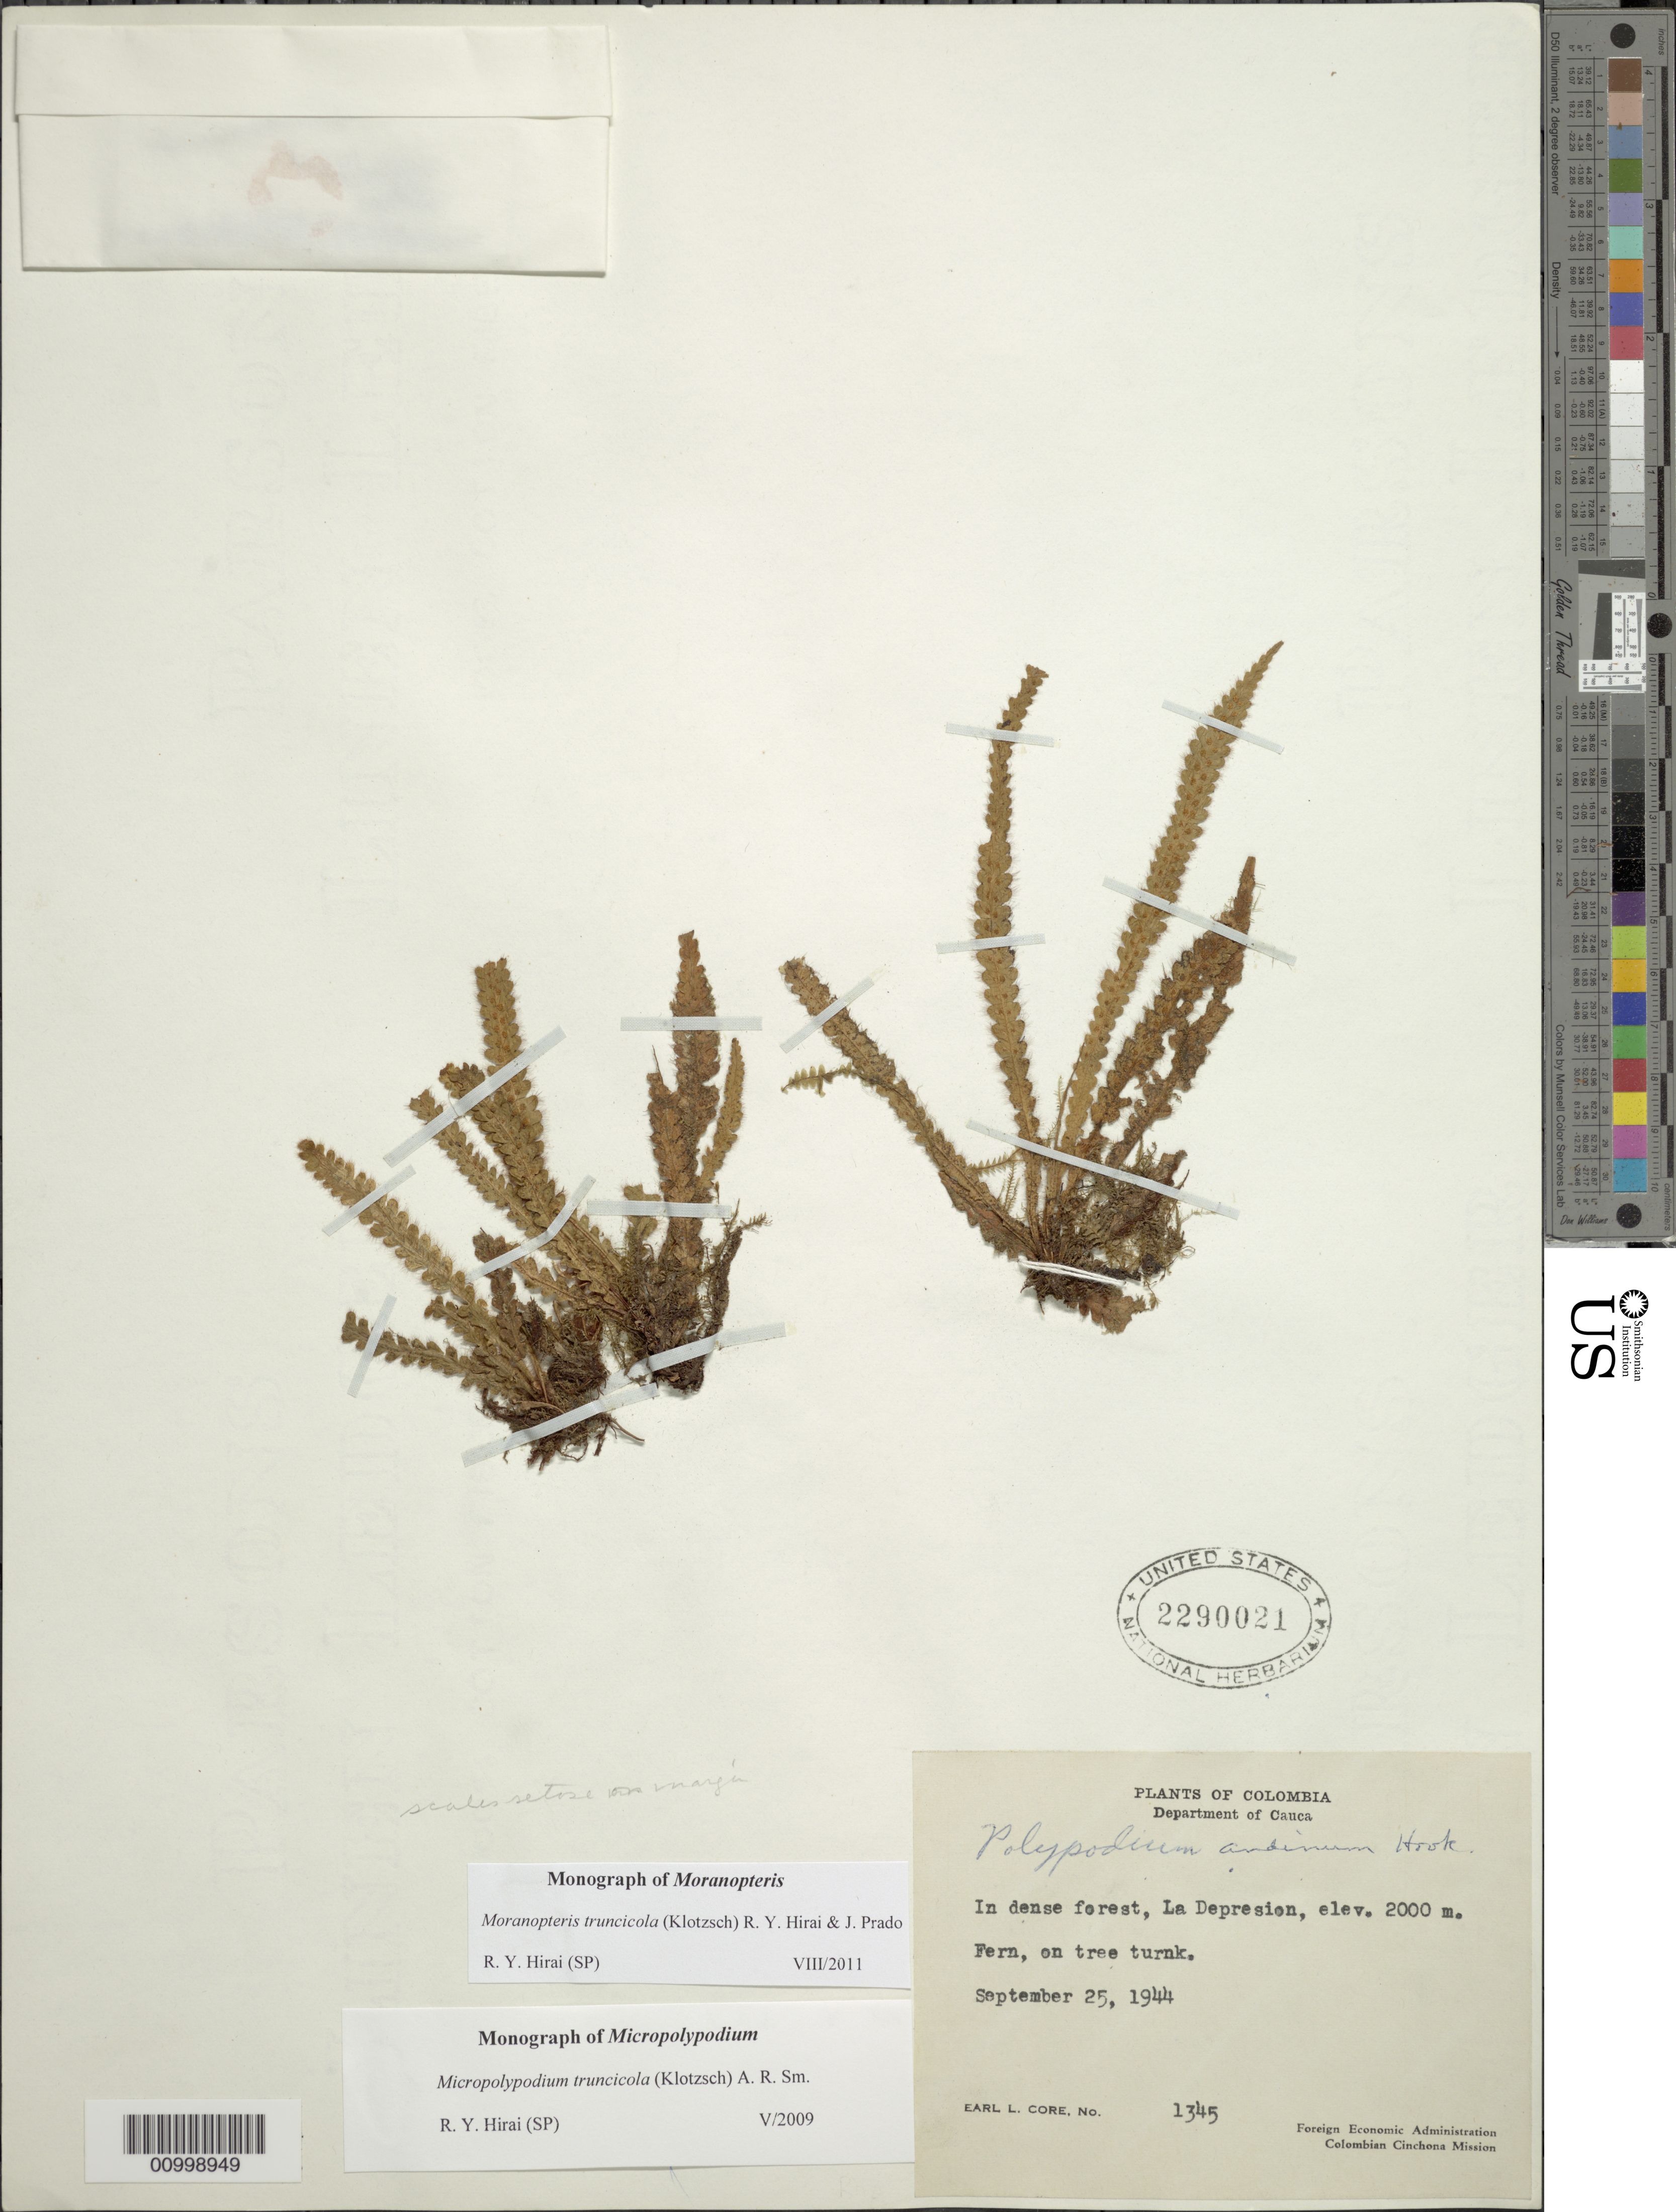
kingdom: Plantae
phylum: Tracheophyta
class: Polypodiopsida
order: Polypodiales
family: Polypodiaceae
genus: Moranopteris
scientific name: Moranopteris truncicola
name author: (Klotzsch) R. Y. Hirai & J. Prado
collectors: E. L. Core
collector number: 1345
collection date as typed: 25-Sep-44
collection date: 1944-09-25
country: Colombia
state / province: Cauca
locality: La Depresion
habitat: In dense forest; on tree trunk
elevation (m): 2000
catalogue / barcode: US 2290021